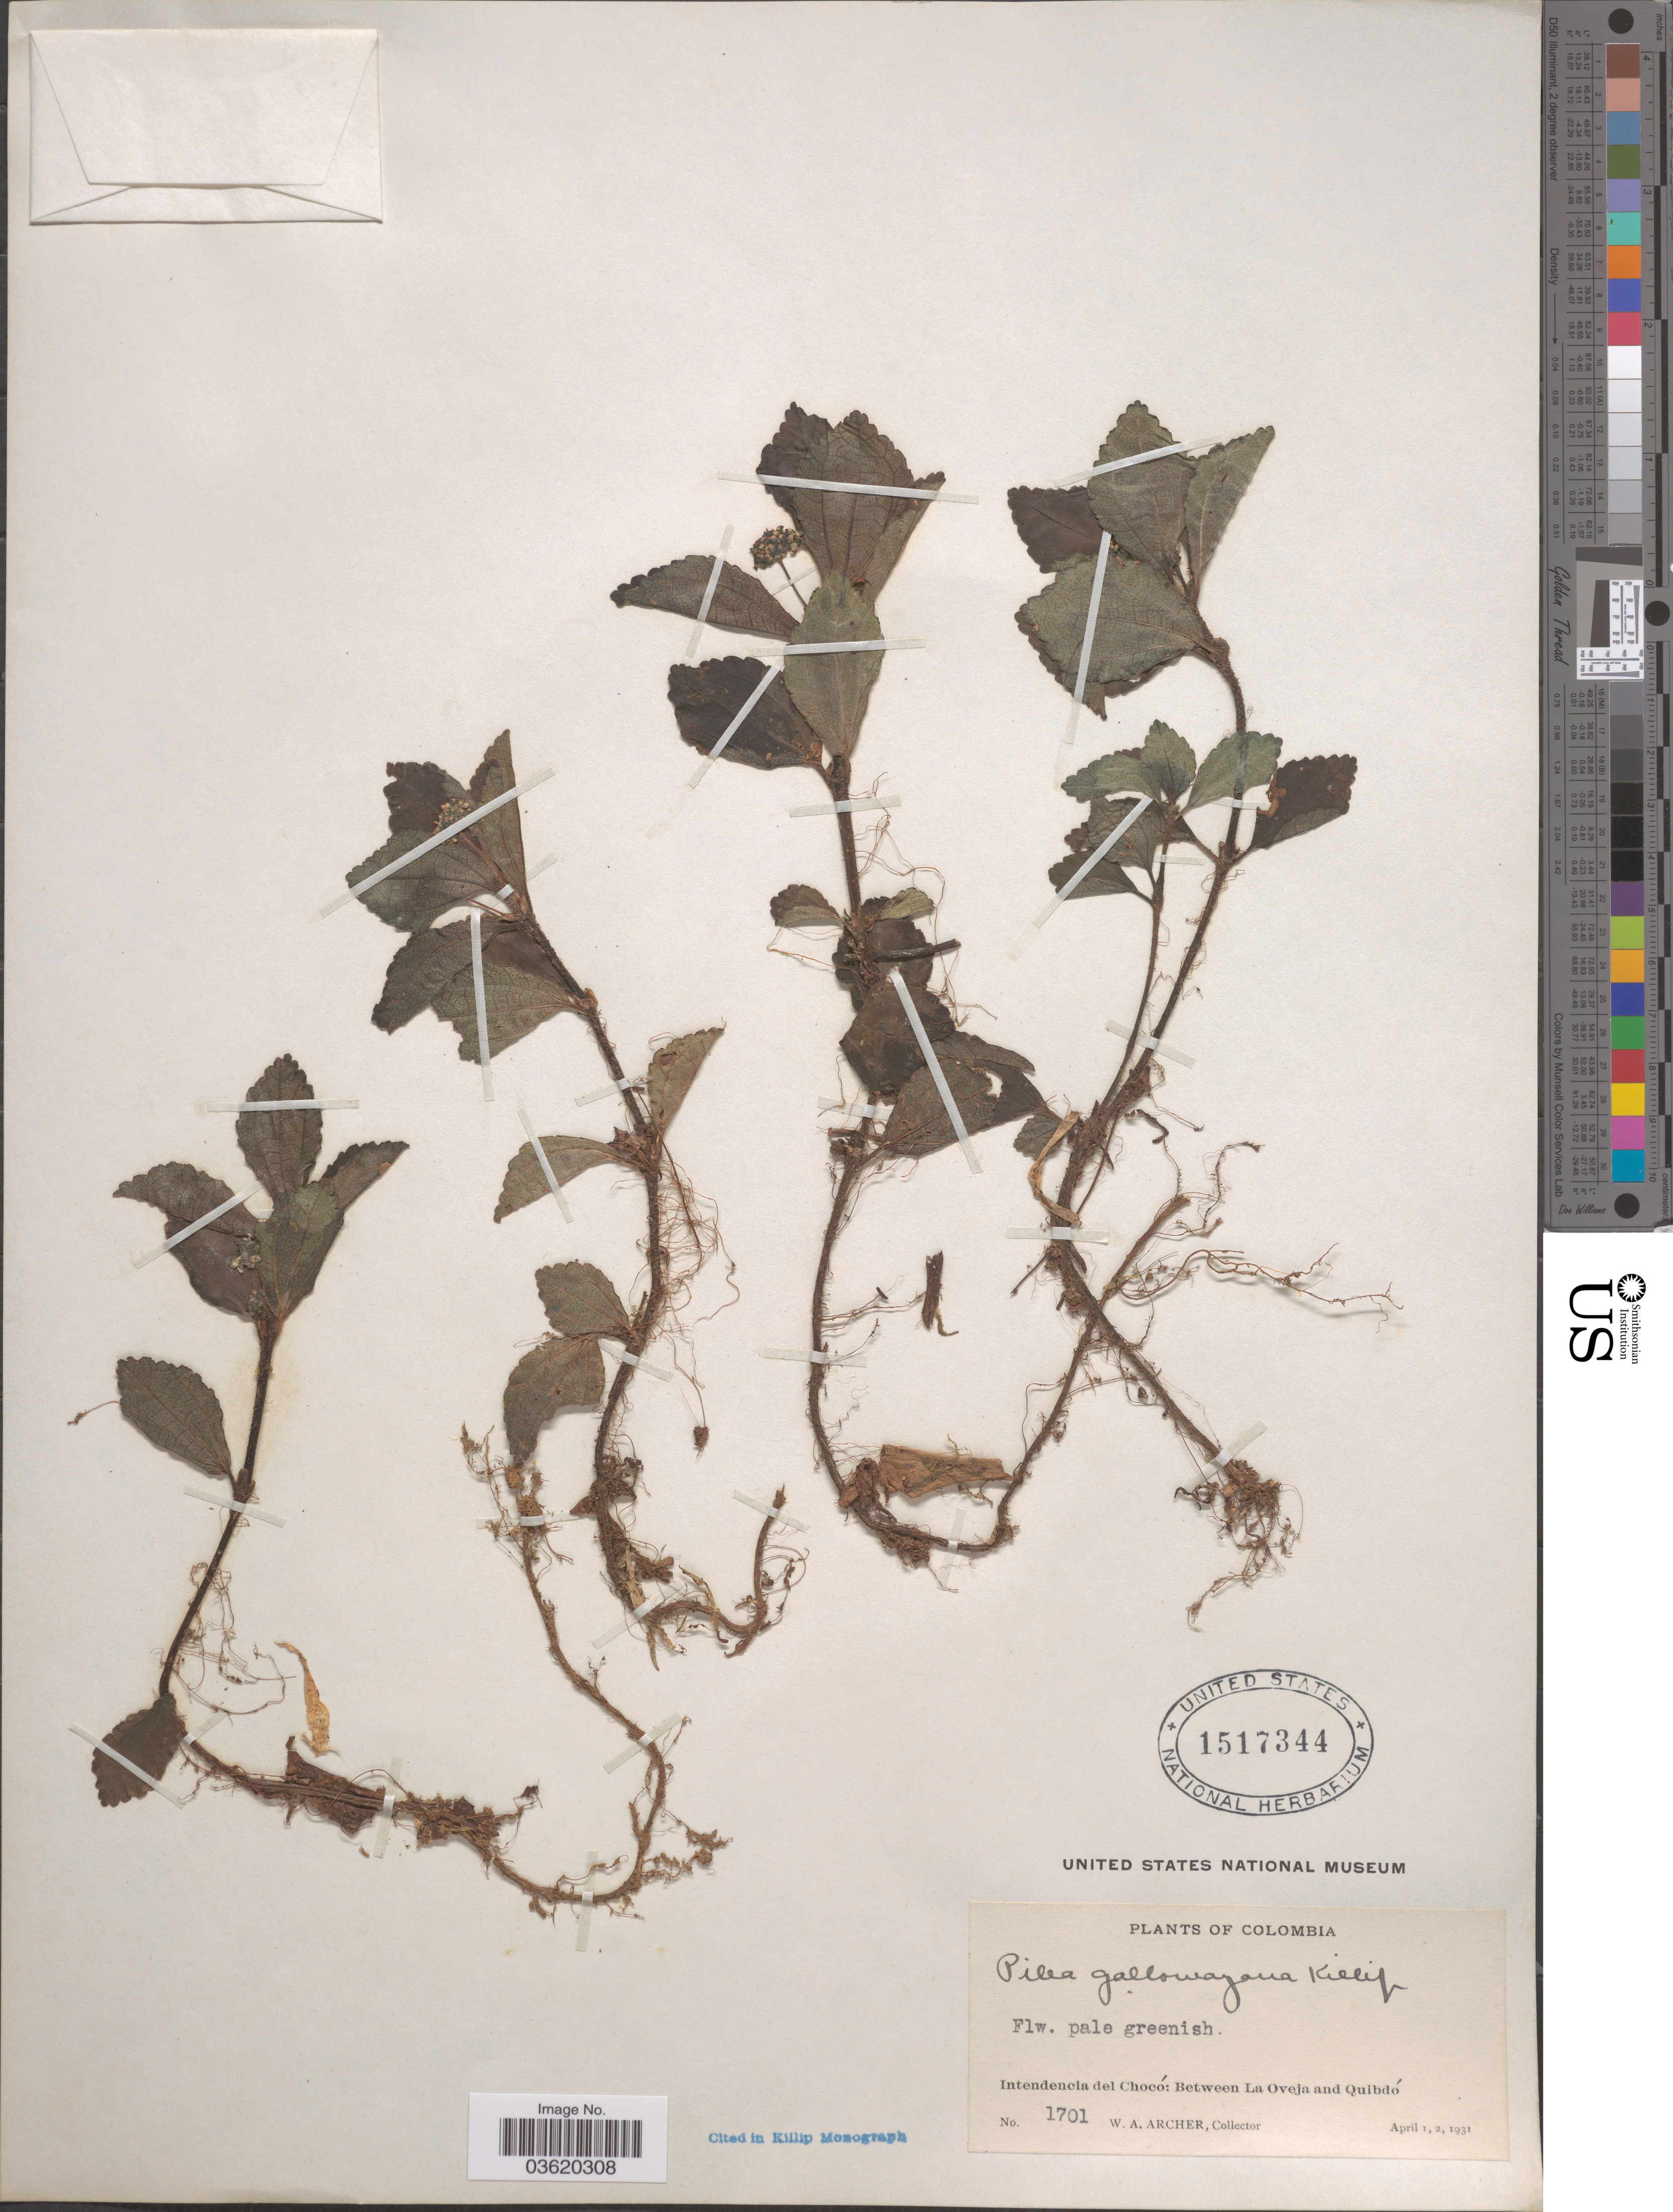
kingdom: Plantae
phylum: Tracheophyta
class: Magnoliopsida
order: Rosales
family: Urticaceae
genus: Pilea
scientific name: Pilea gallowayana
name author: Killip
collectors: W. Archer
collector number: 1701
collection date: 1931-04-01/1931-04-02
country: Colombia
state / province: Chocó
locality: Intendencia del Chocó: Between La Oveja and Quibdó.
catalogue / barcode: US 1517344